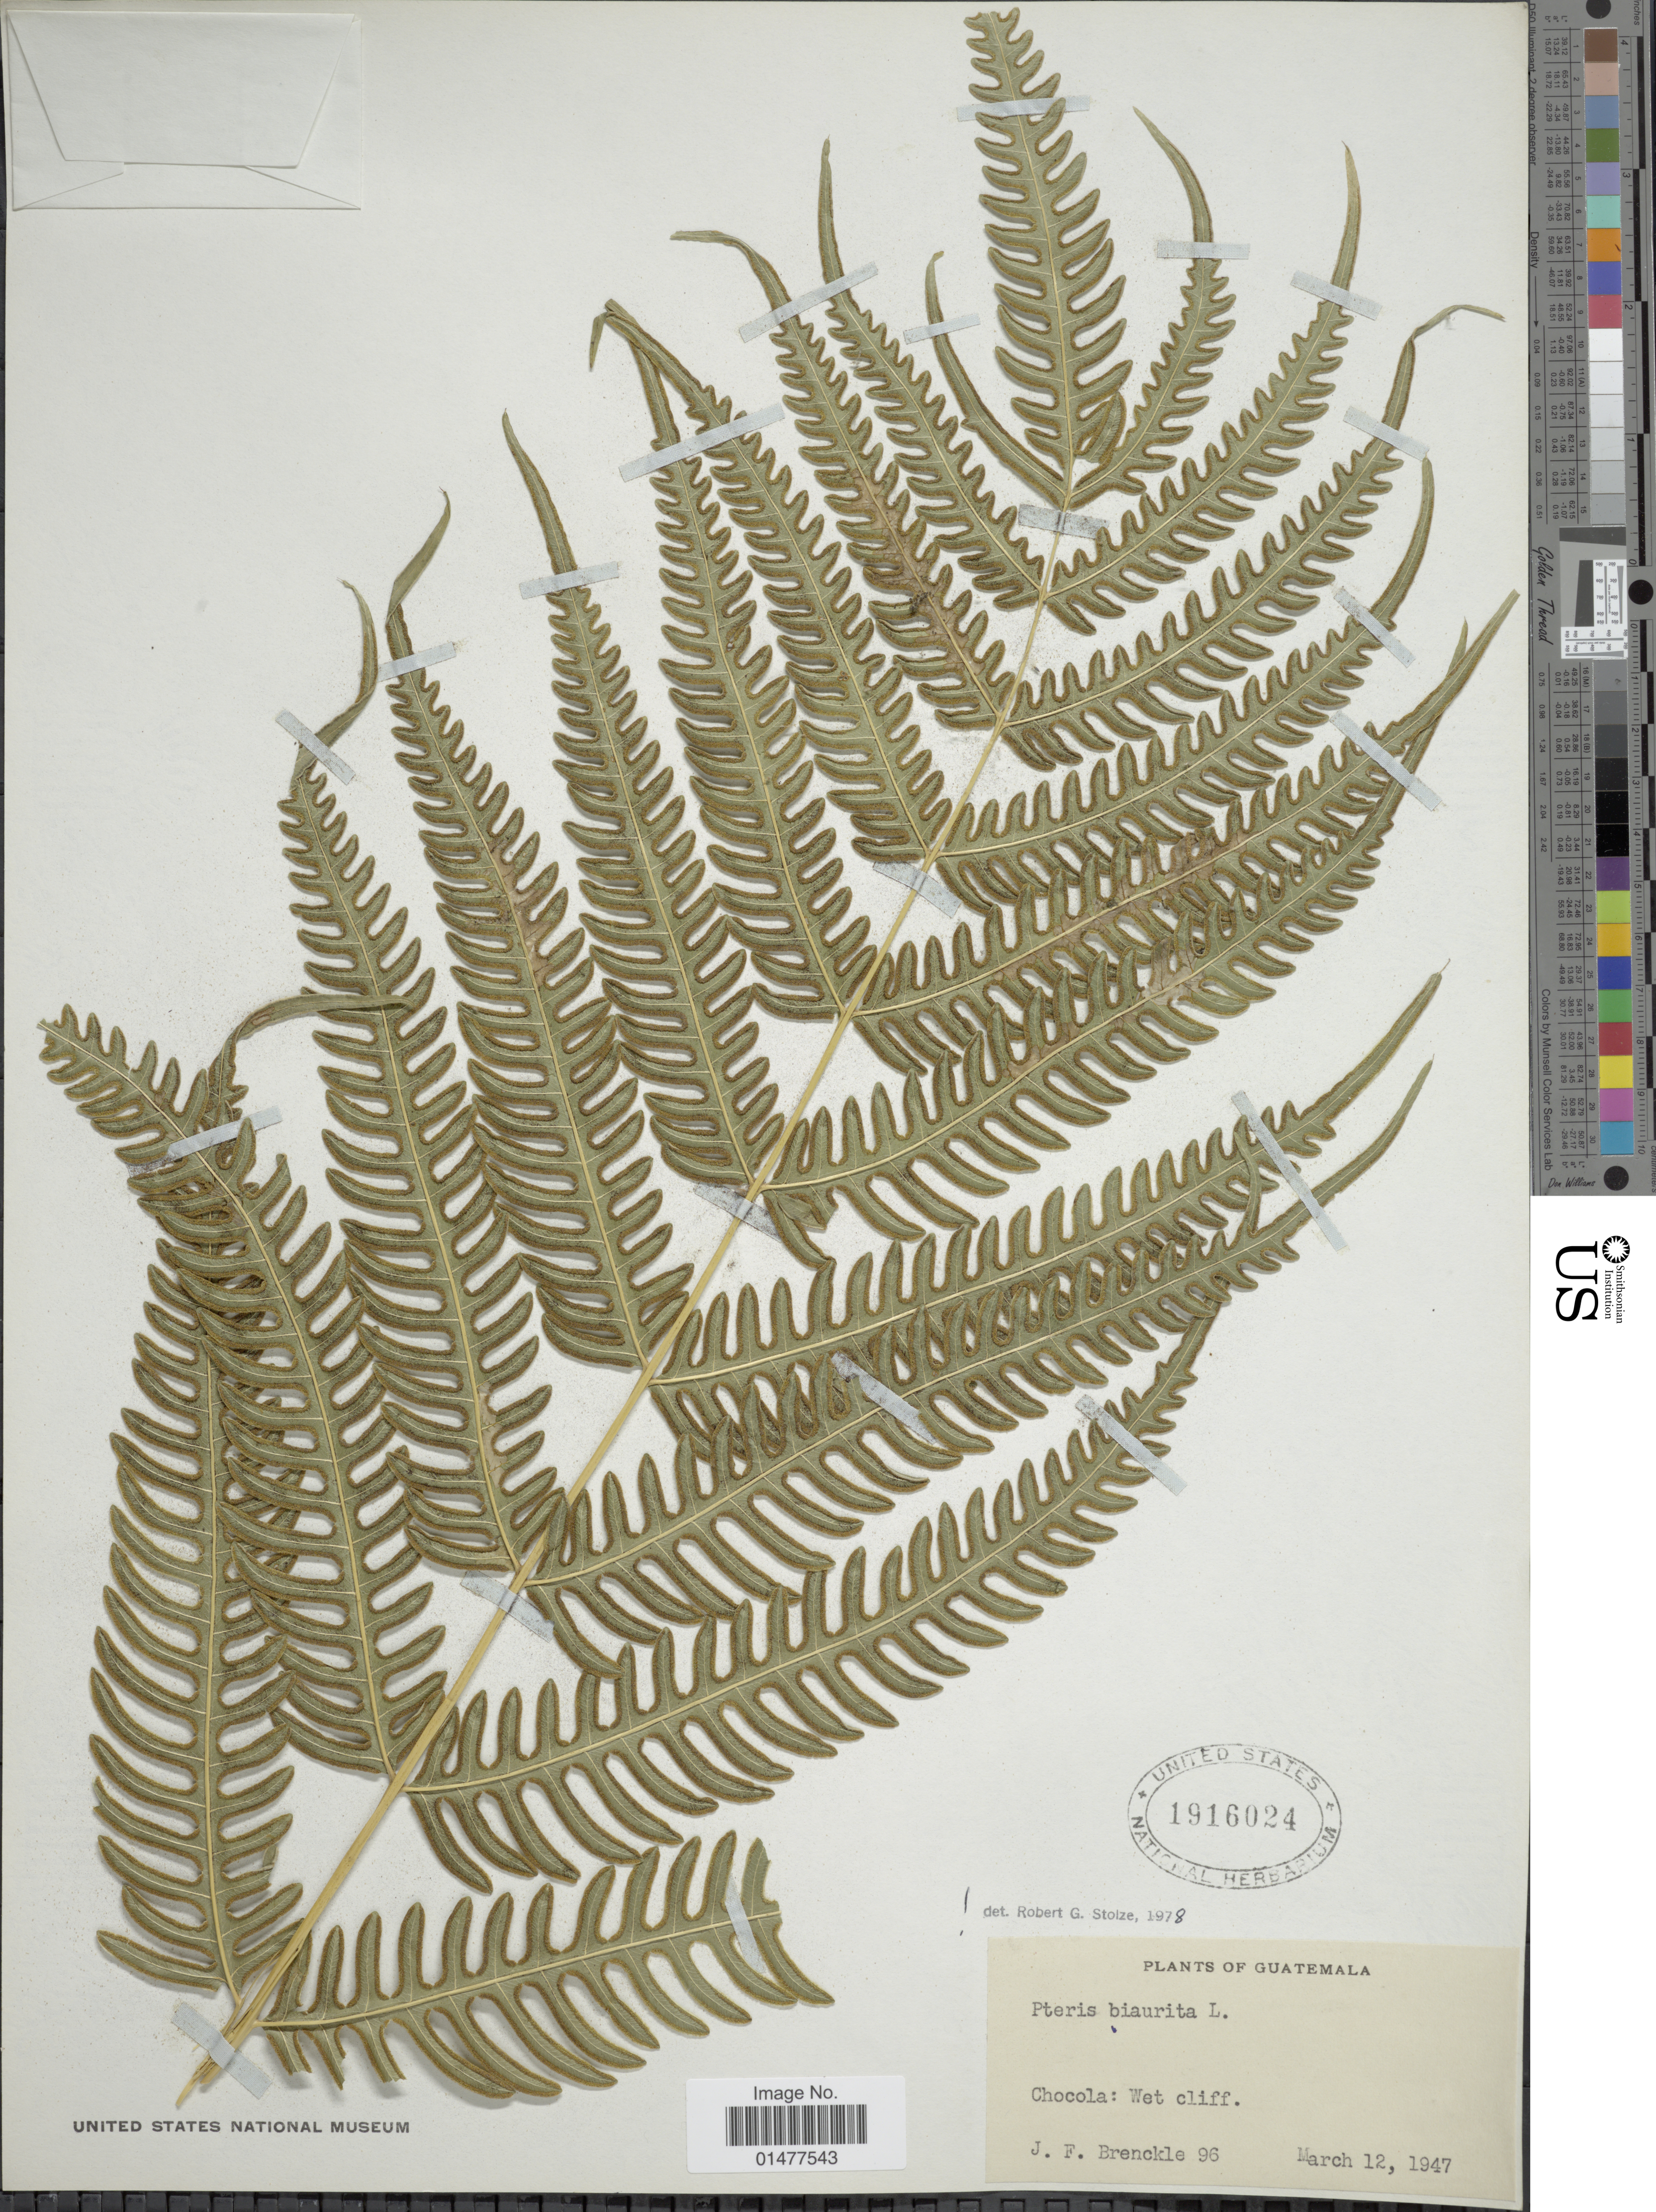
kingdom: Plantae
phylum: Tracheophyta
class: Polypodiopsida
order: Polypodiales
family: Pteridaceae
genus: Pteris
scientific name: Pteris biaurita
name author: L.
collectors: J. Brenckle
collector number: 96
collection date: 1947-03-12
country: Guatemala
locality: Chocola: wet cliff.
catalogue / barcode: US 1916024